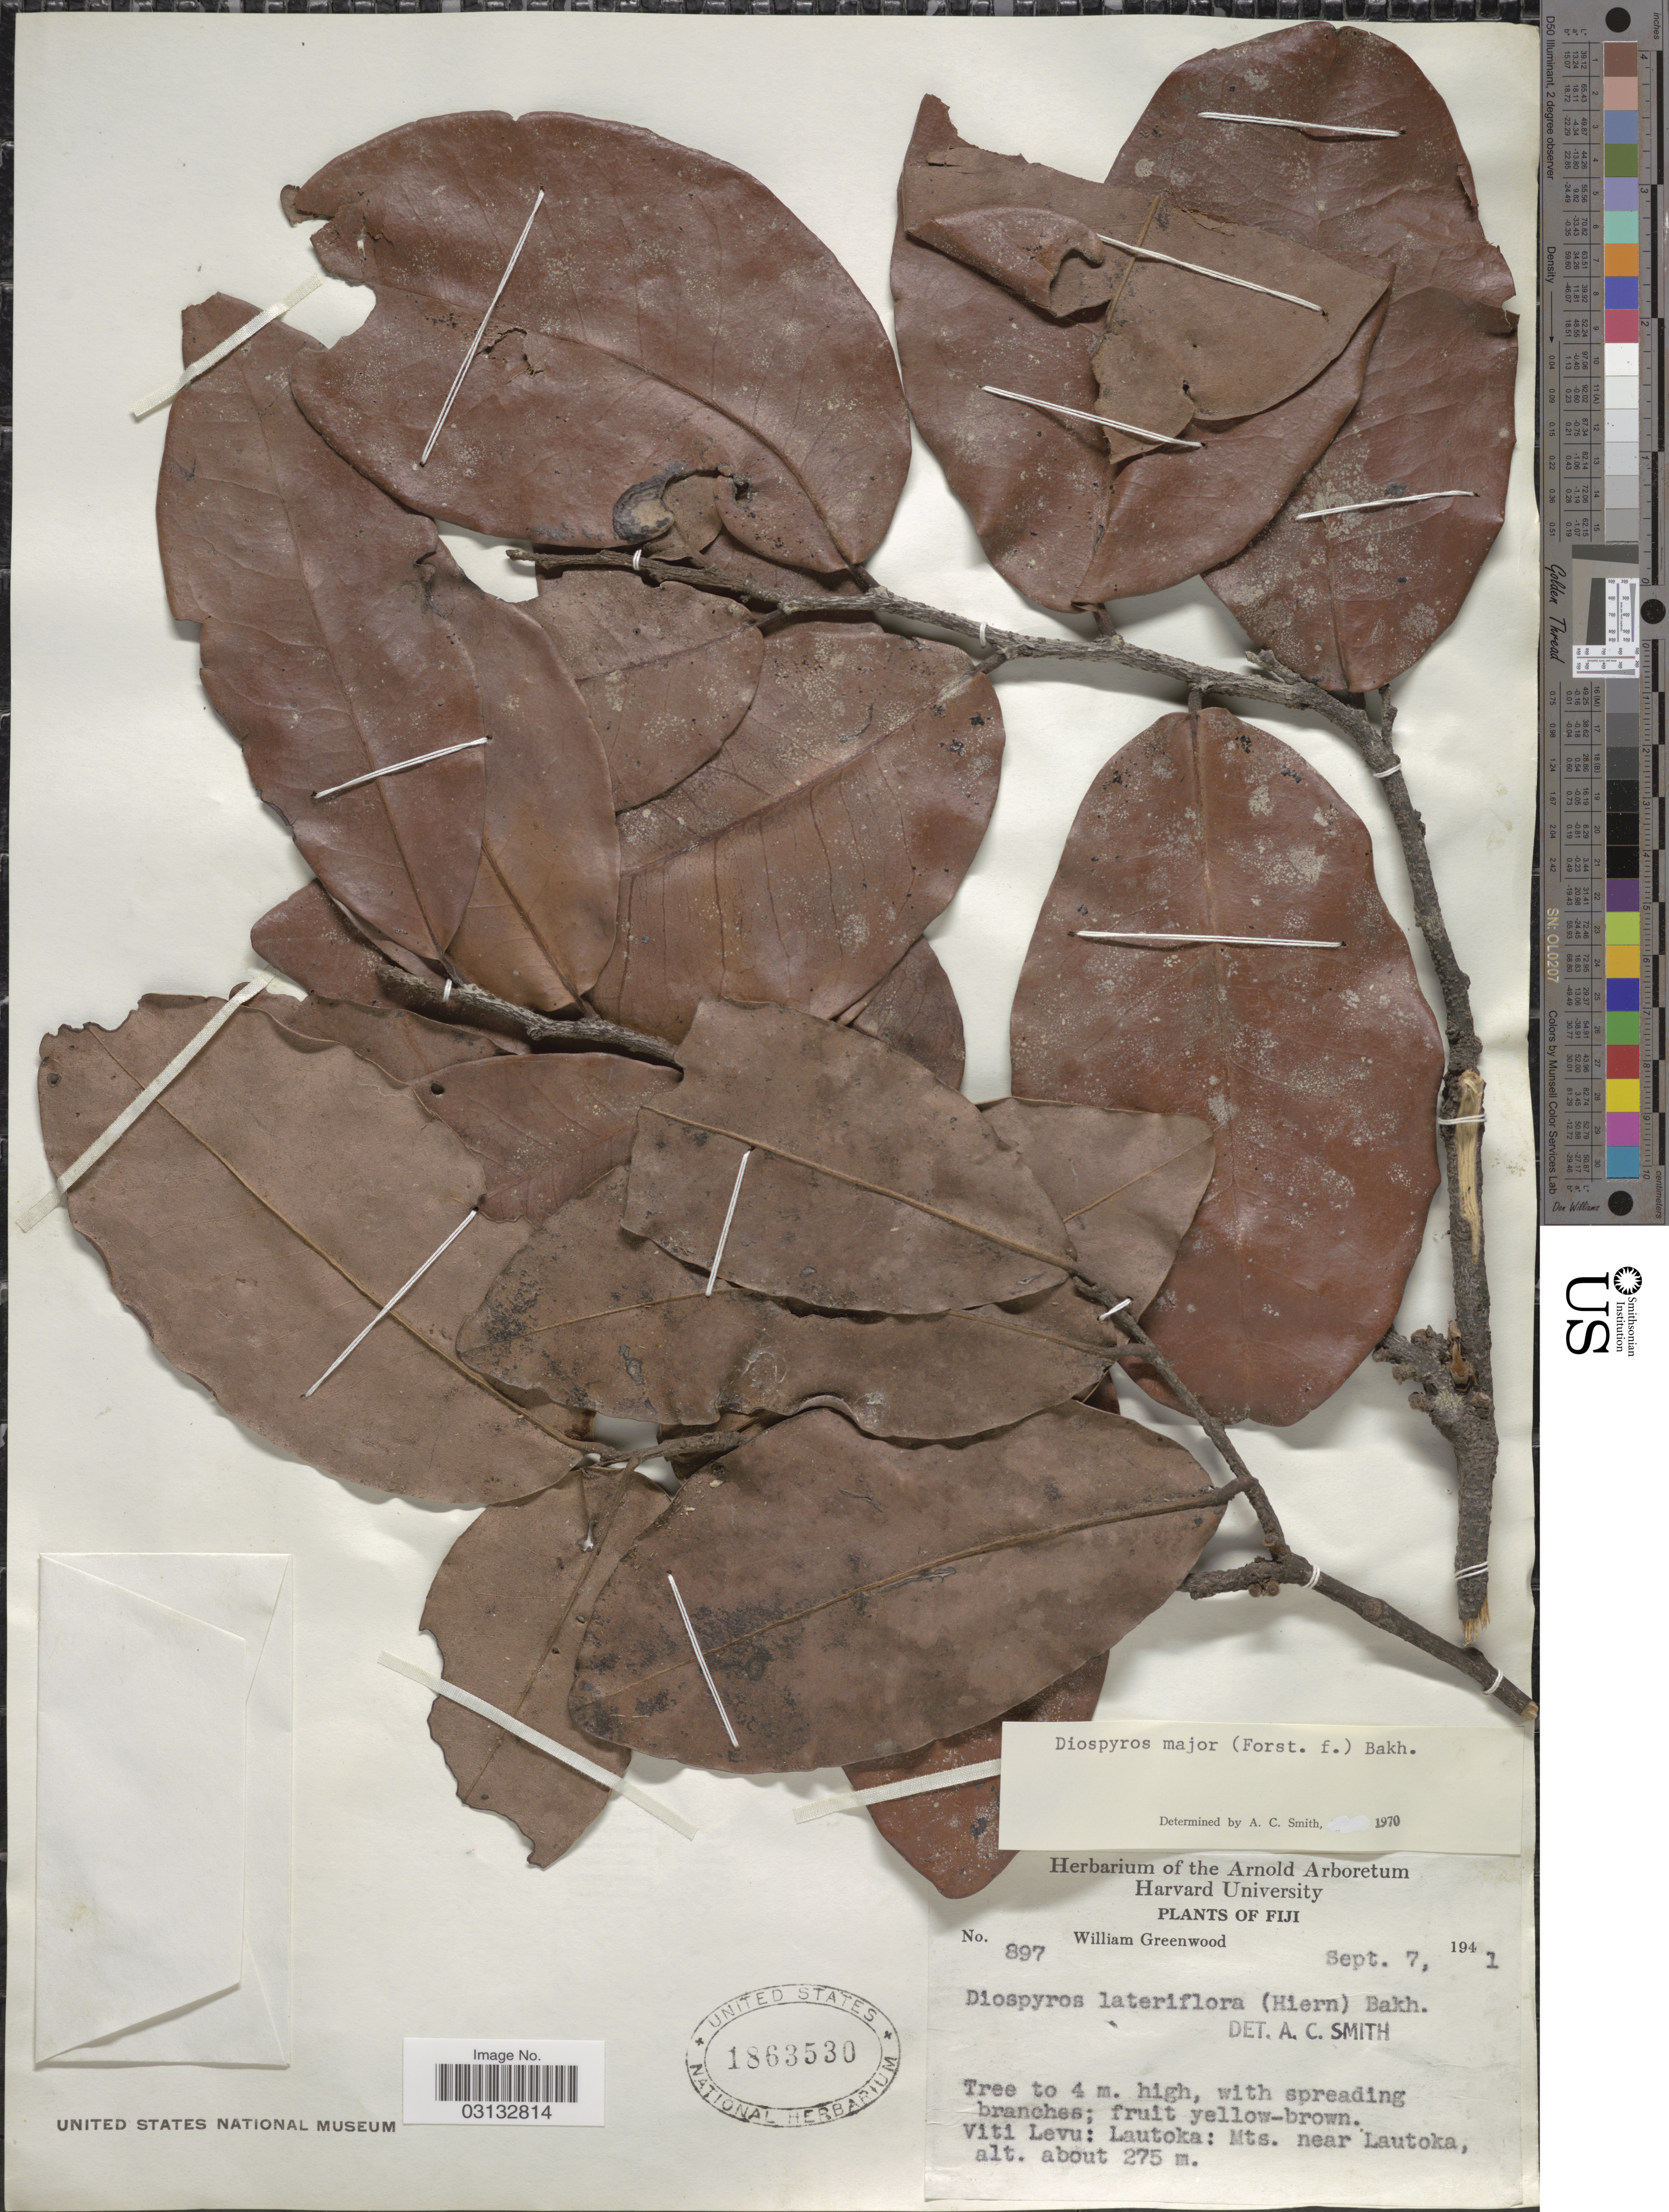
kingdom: Plantae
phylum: Tracheophyta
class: Magnoliopsida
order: Ericales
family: Ebenaceae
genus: Diospyros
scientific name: Diospyros major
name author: (G. Forst.) Bakh.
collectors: W. Greenwood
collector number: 897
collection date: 1941-09-07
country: Fiji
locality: Viti Levu: Lautoka: Mts. near Lautoka.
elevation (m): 275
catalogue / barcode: US 1863530